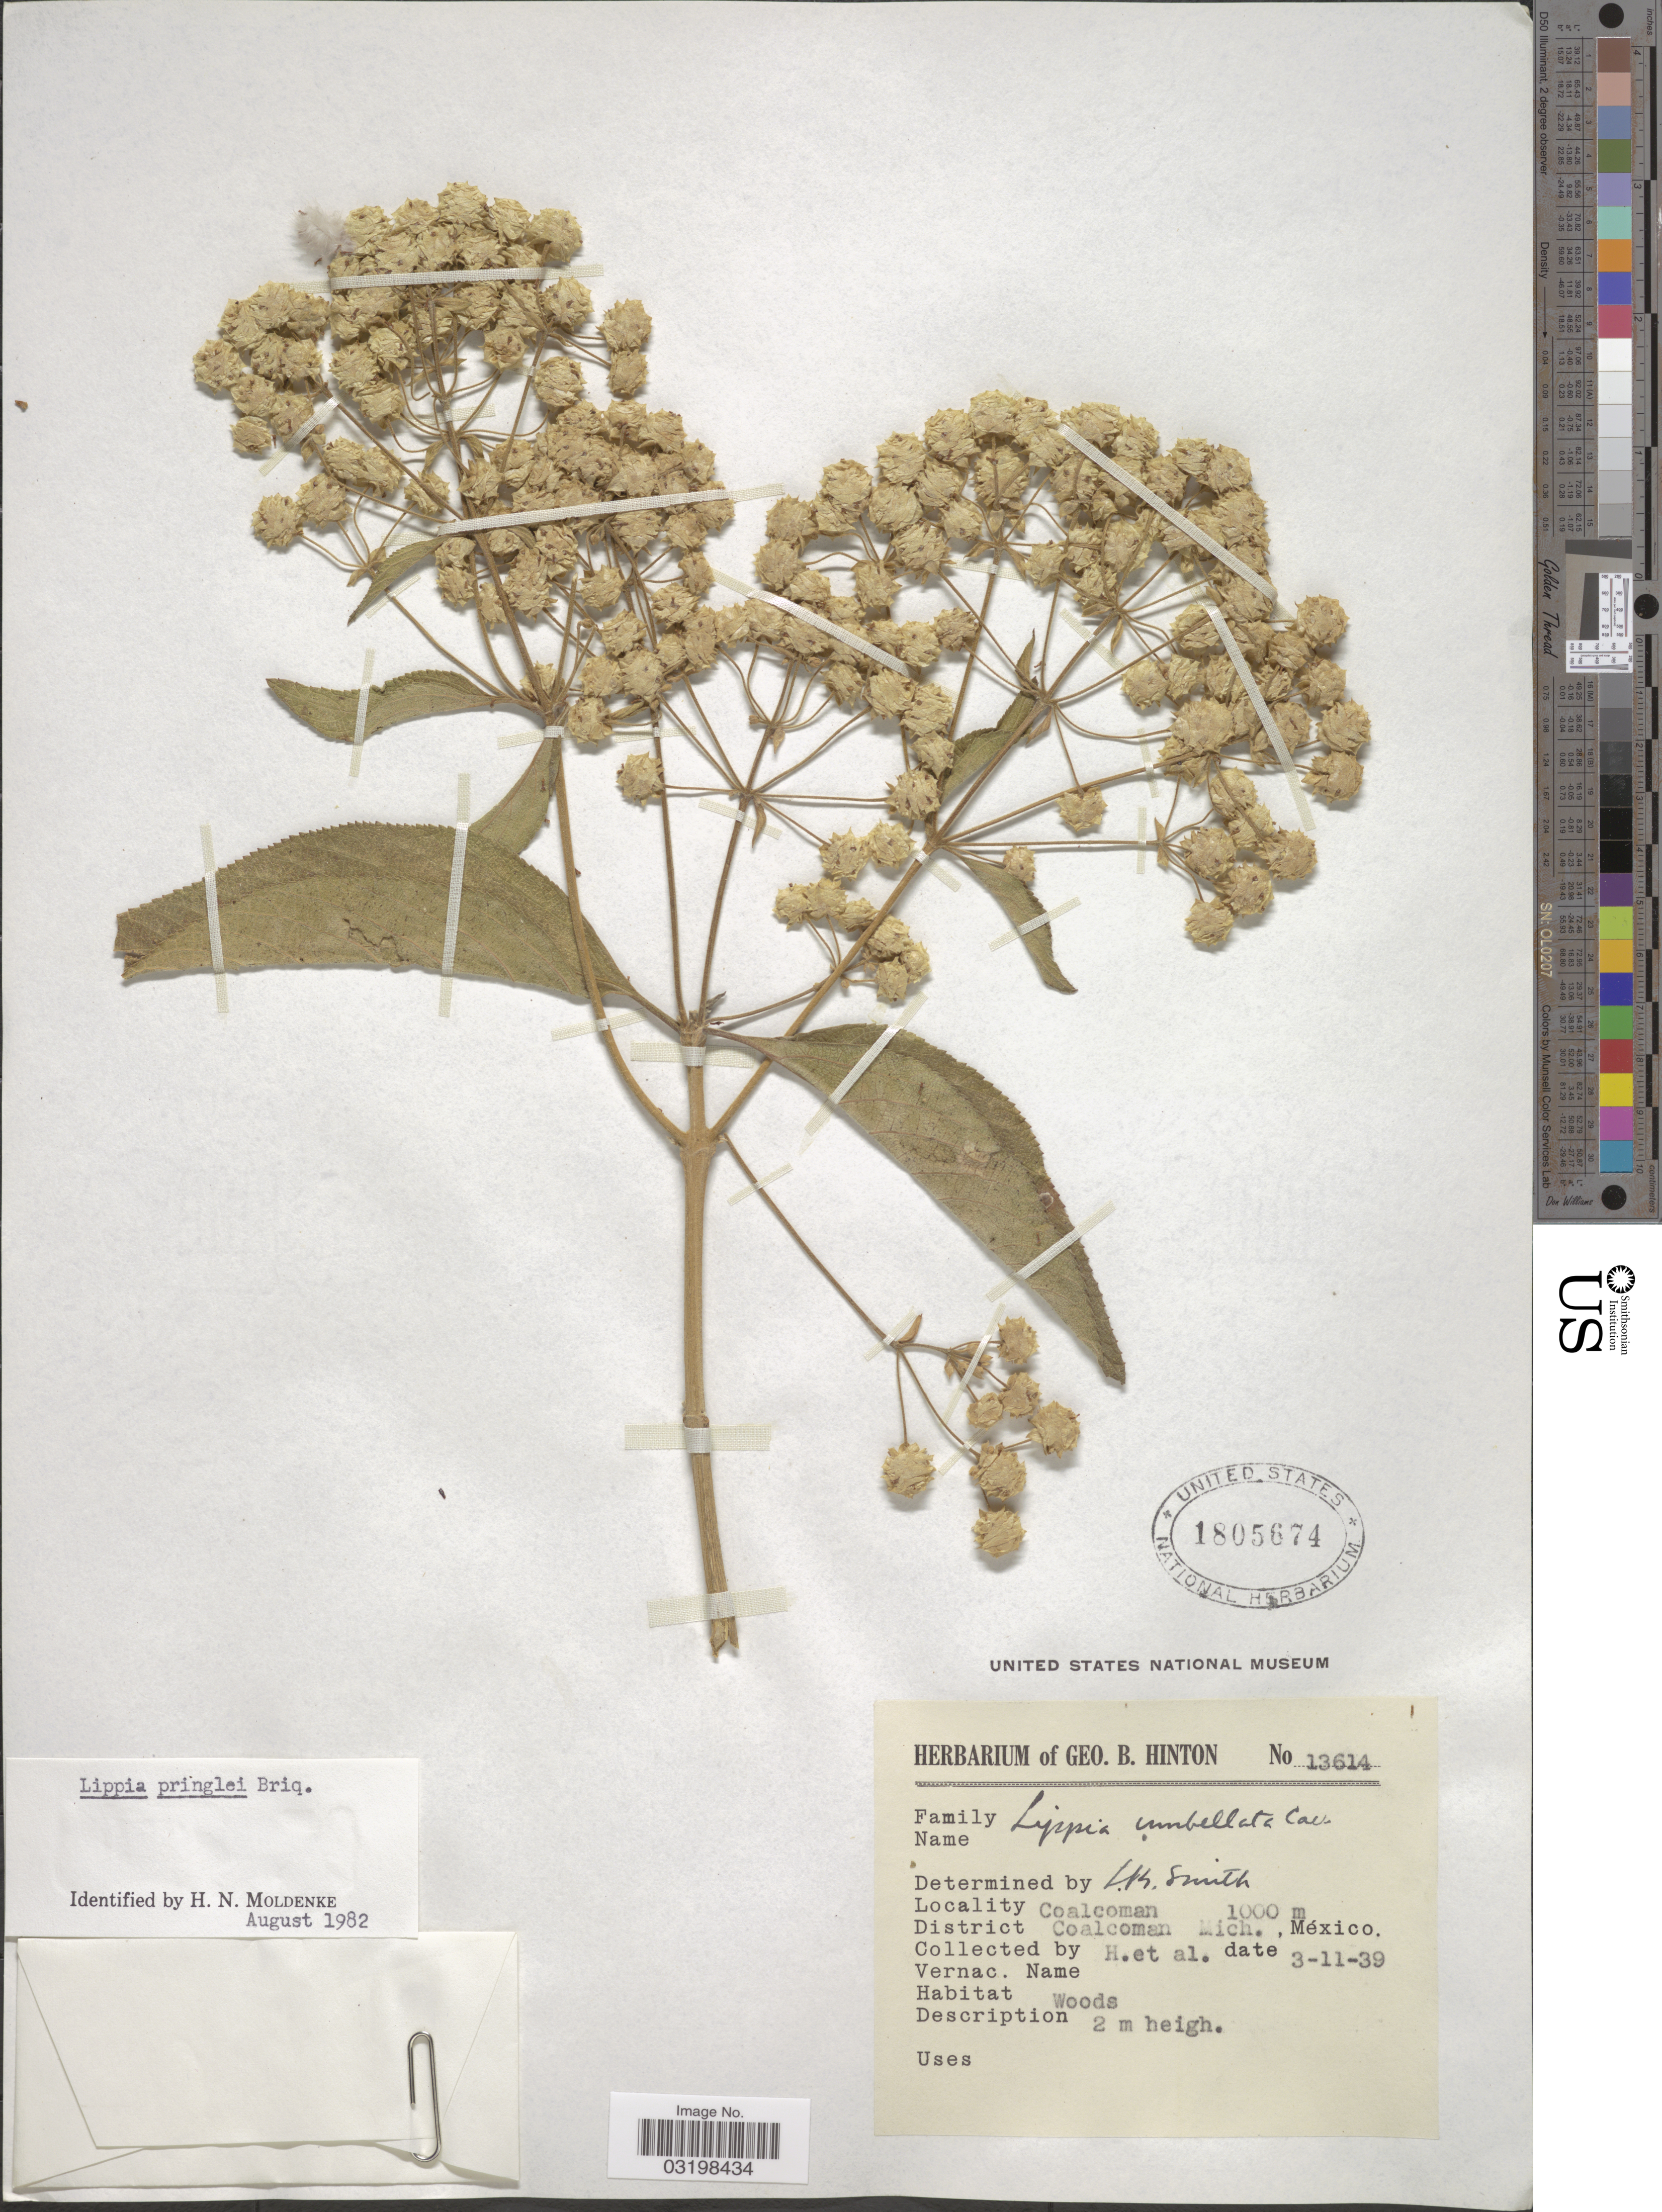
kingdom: Plantae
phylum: Tracheophyta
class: Magnoliopsida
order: Lamiales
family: Verbenaceae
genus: Lippia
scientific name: Lippia umbellata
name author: Cav.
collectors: G. B. Hinton & et al.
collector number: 13614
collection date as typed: Transcribed d/m/y: 3/11/39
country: Mexico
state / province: Michoacán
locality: Coalcoman. District Coalcoman.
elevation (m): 1000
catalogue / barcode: US 1805674